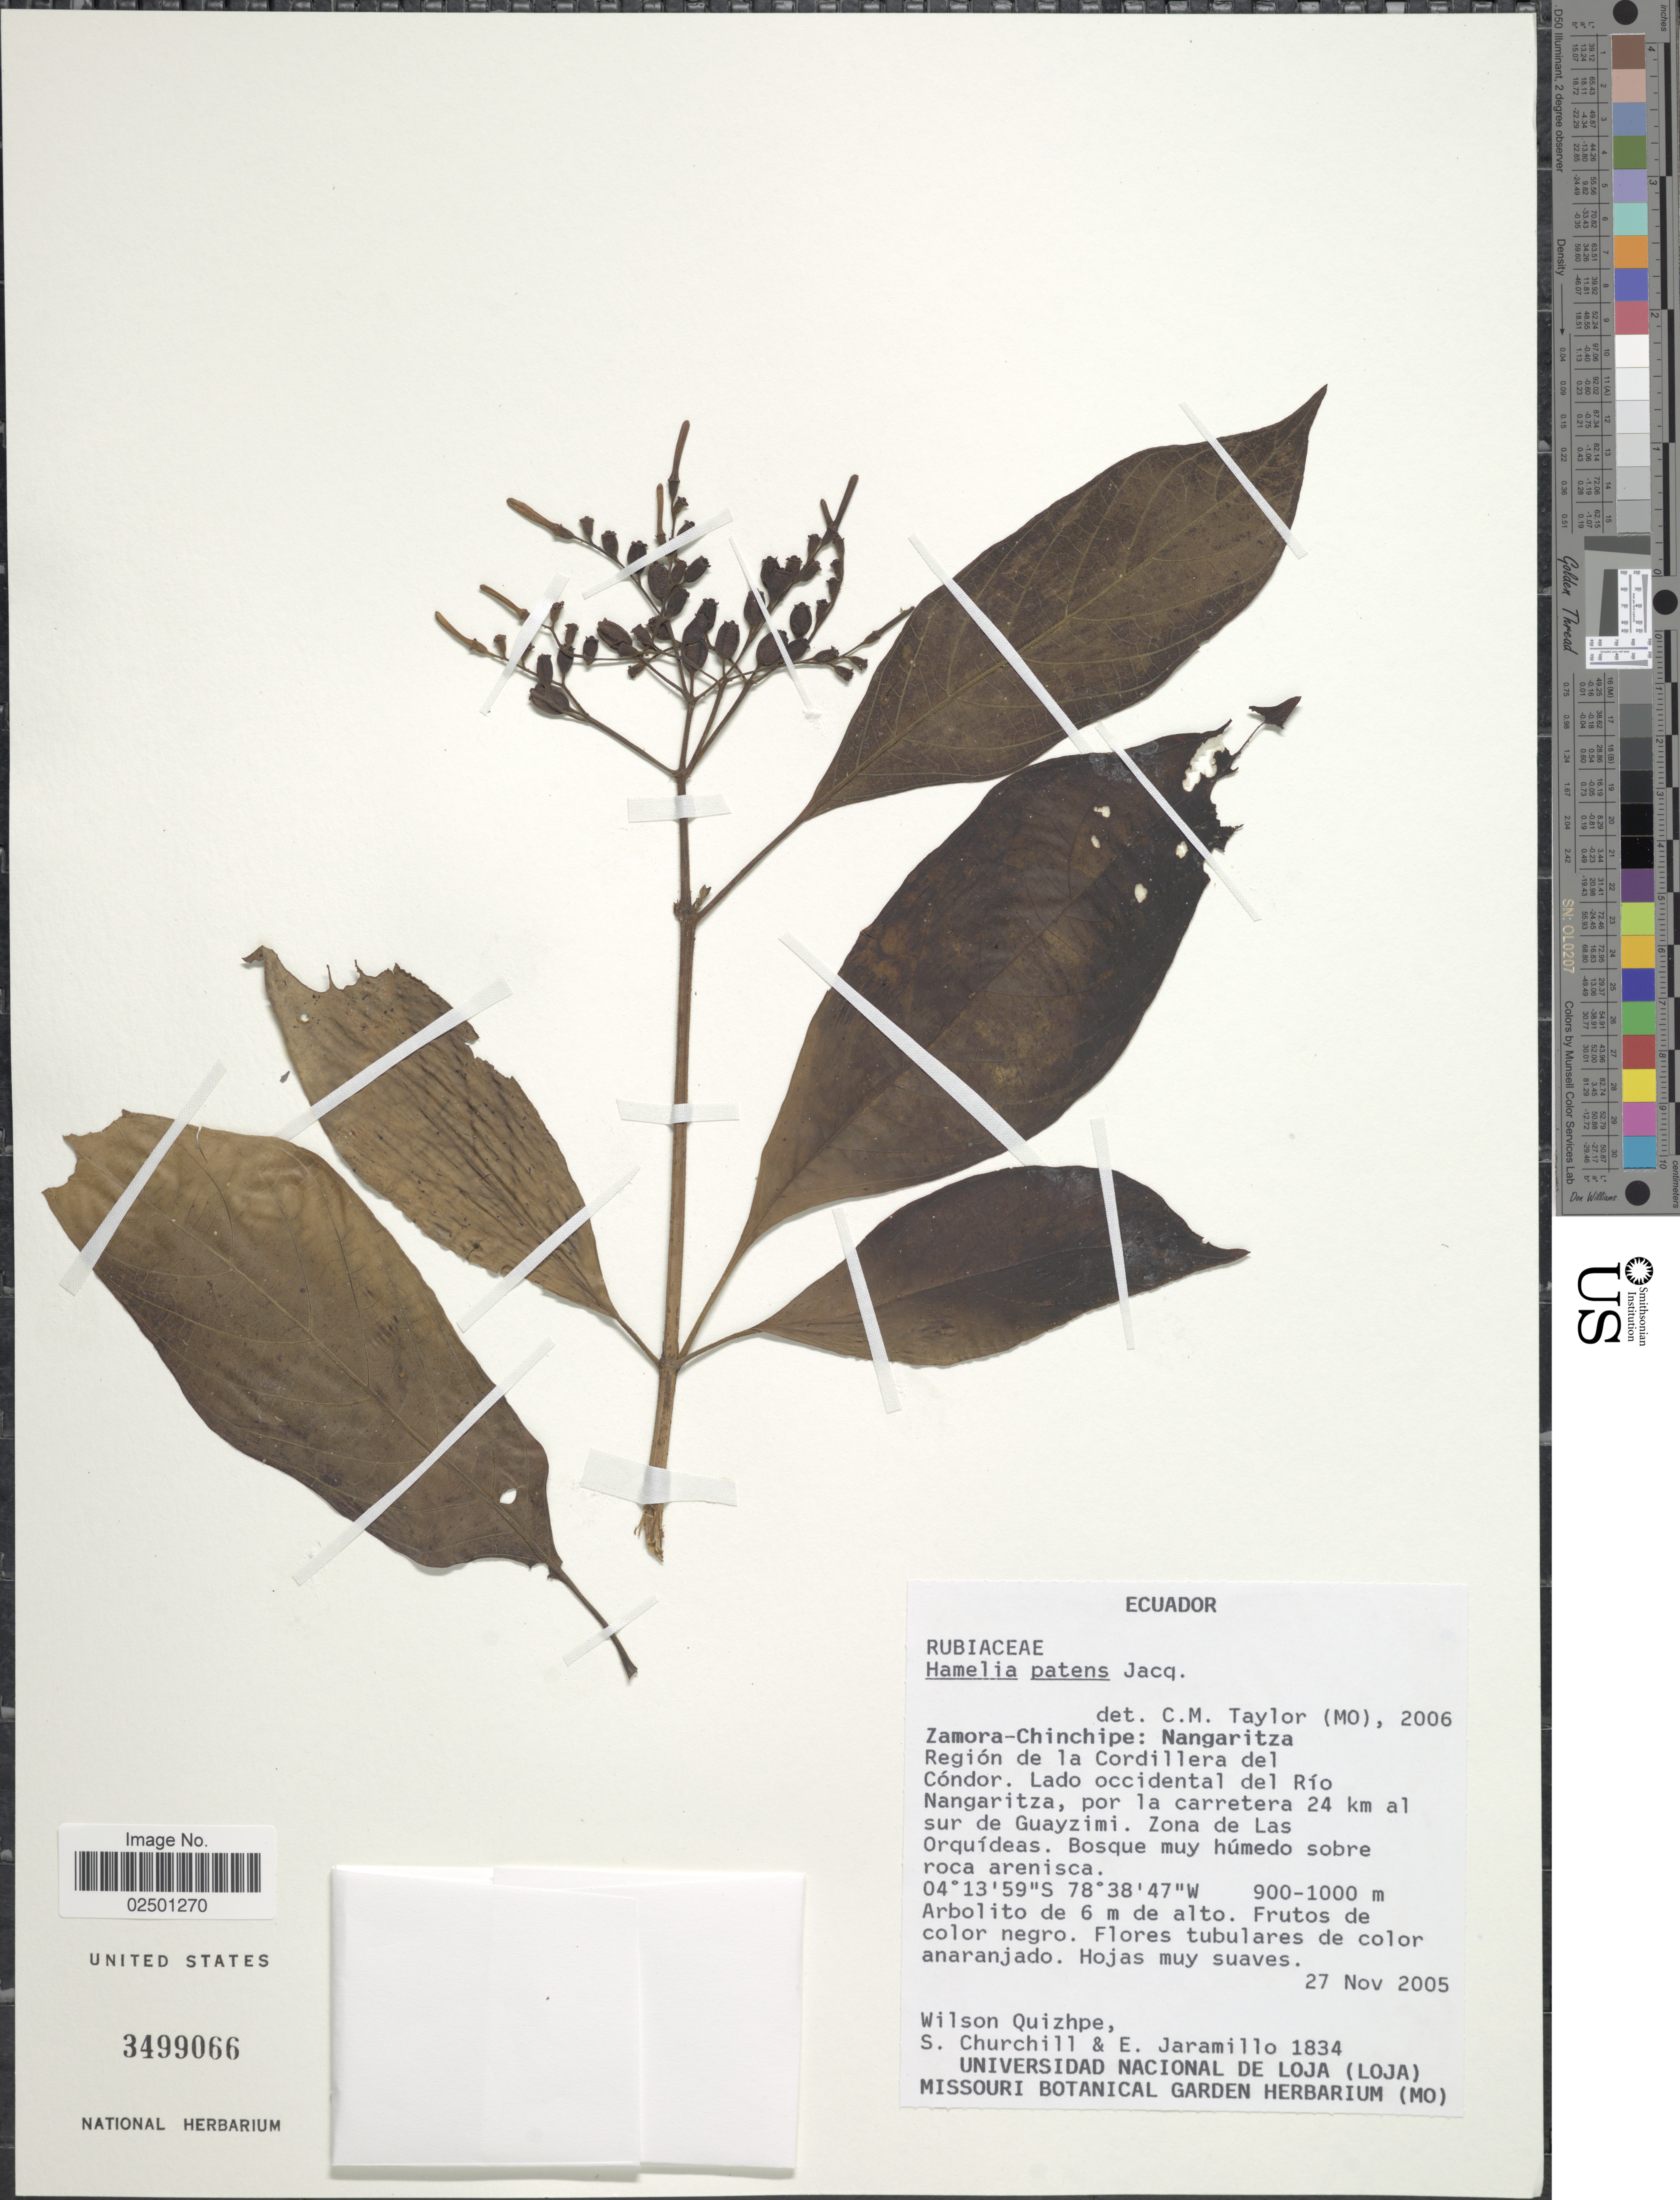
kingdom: Plantae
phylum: Tracheophyta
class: Magnoliopsida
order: Gentianales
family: Rubiaceae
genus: Hamelia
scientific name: Hamelia patens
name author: Jacq.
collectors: W. Quizhpe, S. Churchill & E. Jaramillo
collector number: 1834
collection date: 2005-11-27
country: Ecuador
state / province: Zamora-Chinchipe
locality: Nangaritza. Region de la Cordillera del Condor. Lado occidental del Rio Nangaritza, por la carretera 24 km al sur de Guayzimi. Zona de Las Orquideas.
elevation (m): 900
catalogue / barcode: US 3499066